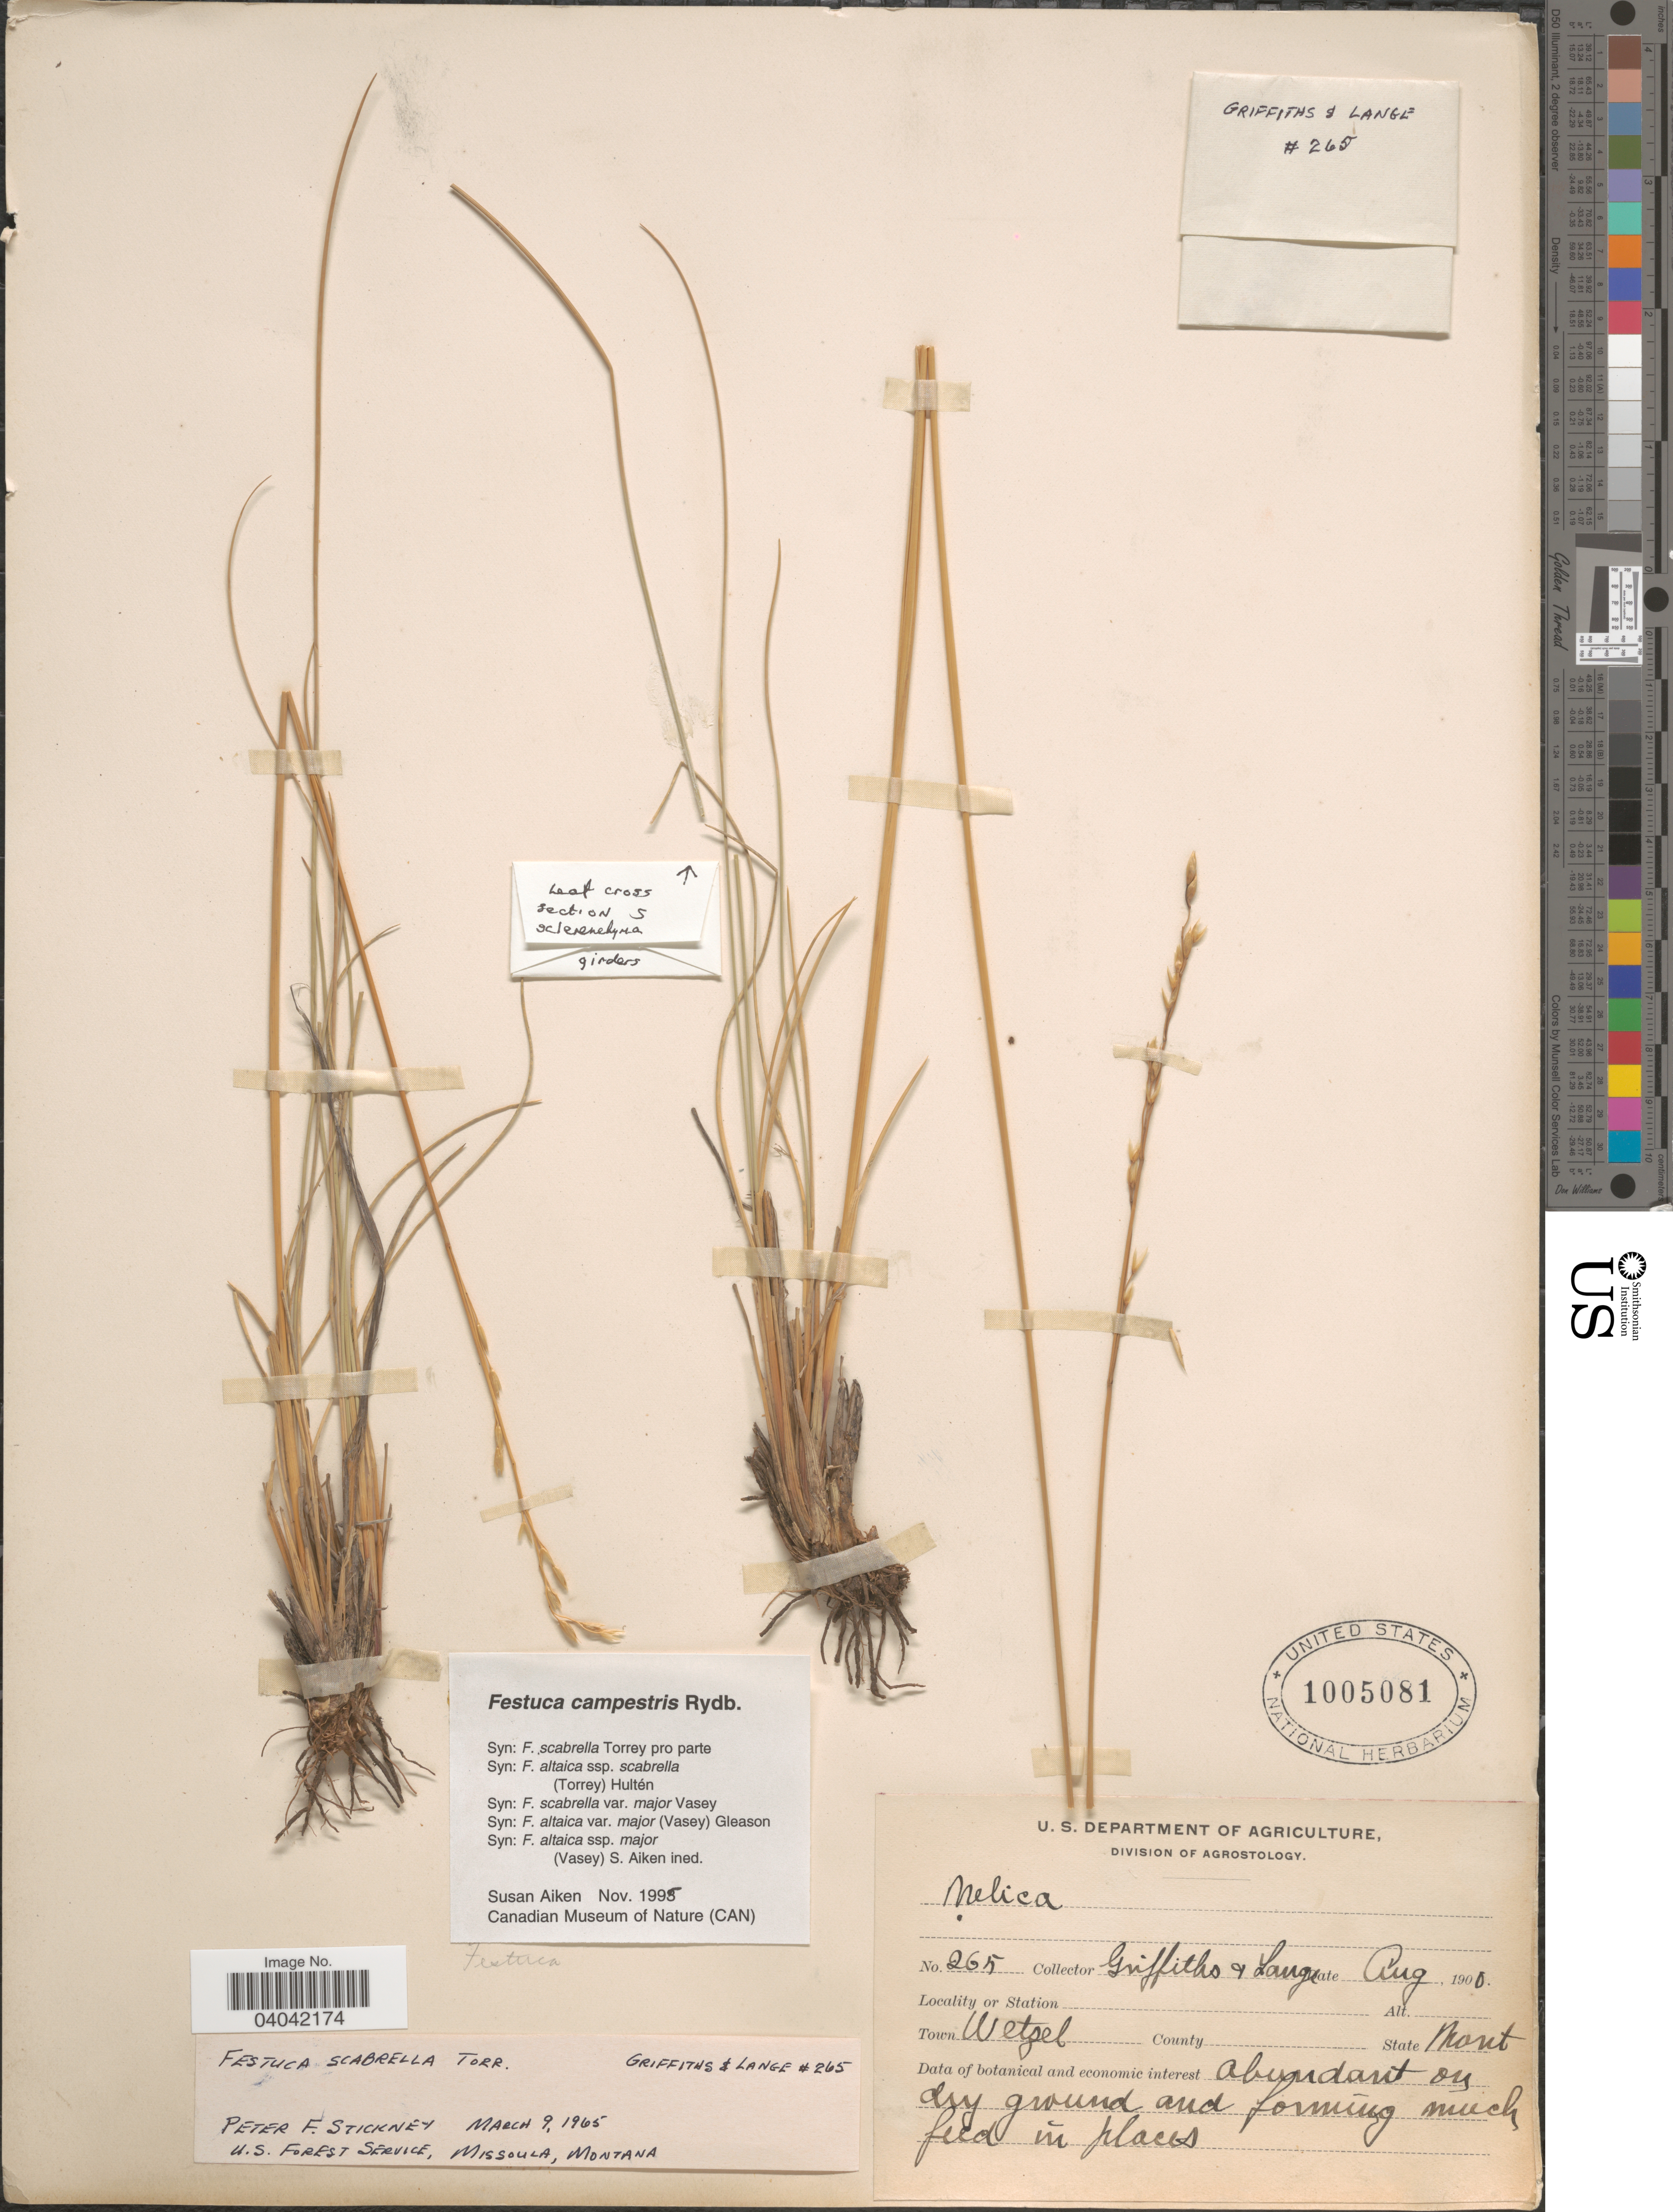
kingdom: Plantae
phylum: Tracheophyta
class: Liliopsida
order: Poales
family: Poaceae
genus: Festuca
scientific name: Festuca campestris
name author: Rydb.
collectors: -- Griffiths & -- Lange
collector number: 265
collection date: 1900-08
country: United States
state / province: Montana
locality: Town Wetzel. On dry ground and forming much field in places.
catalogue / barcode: US 1005081